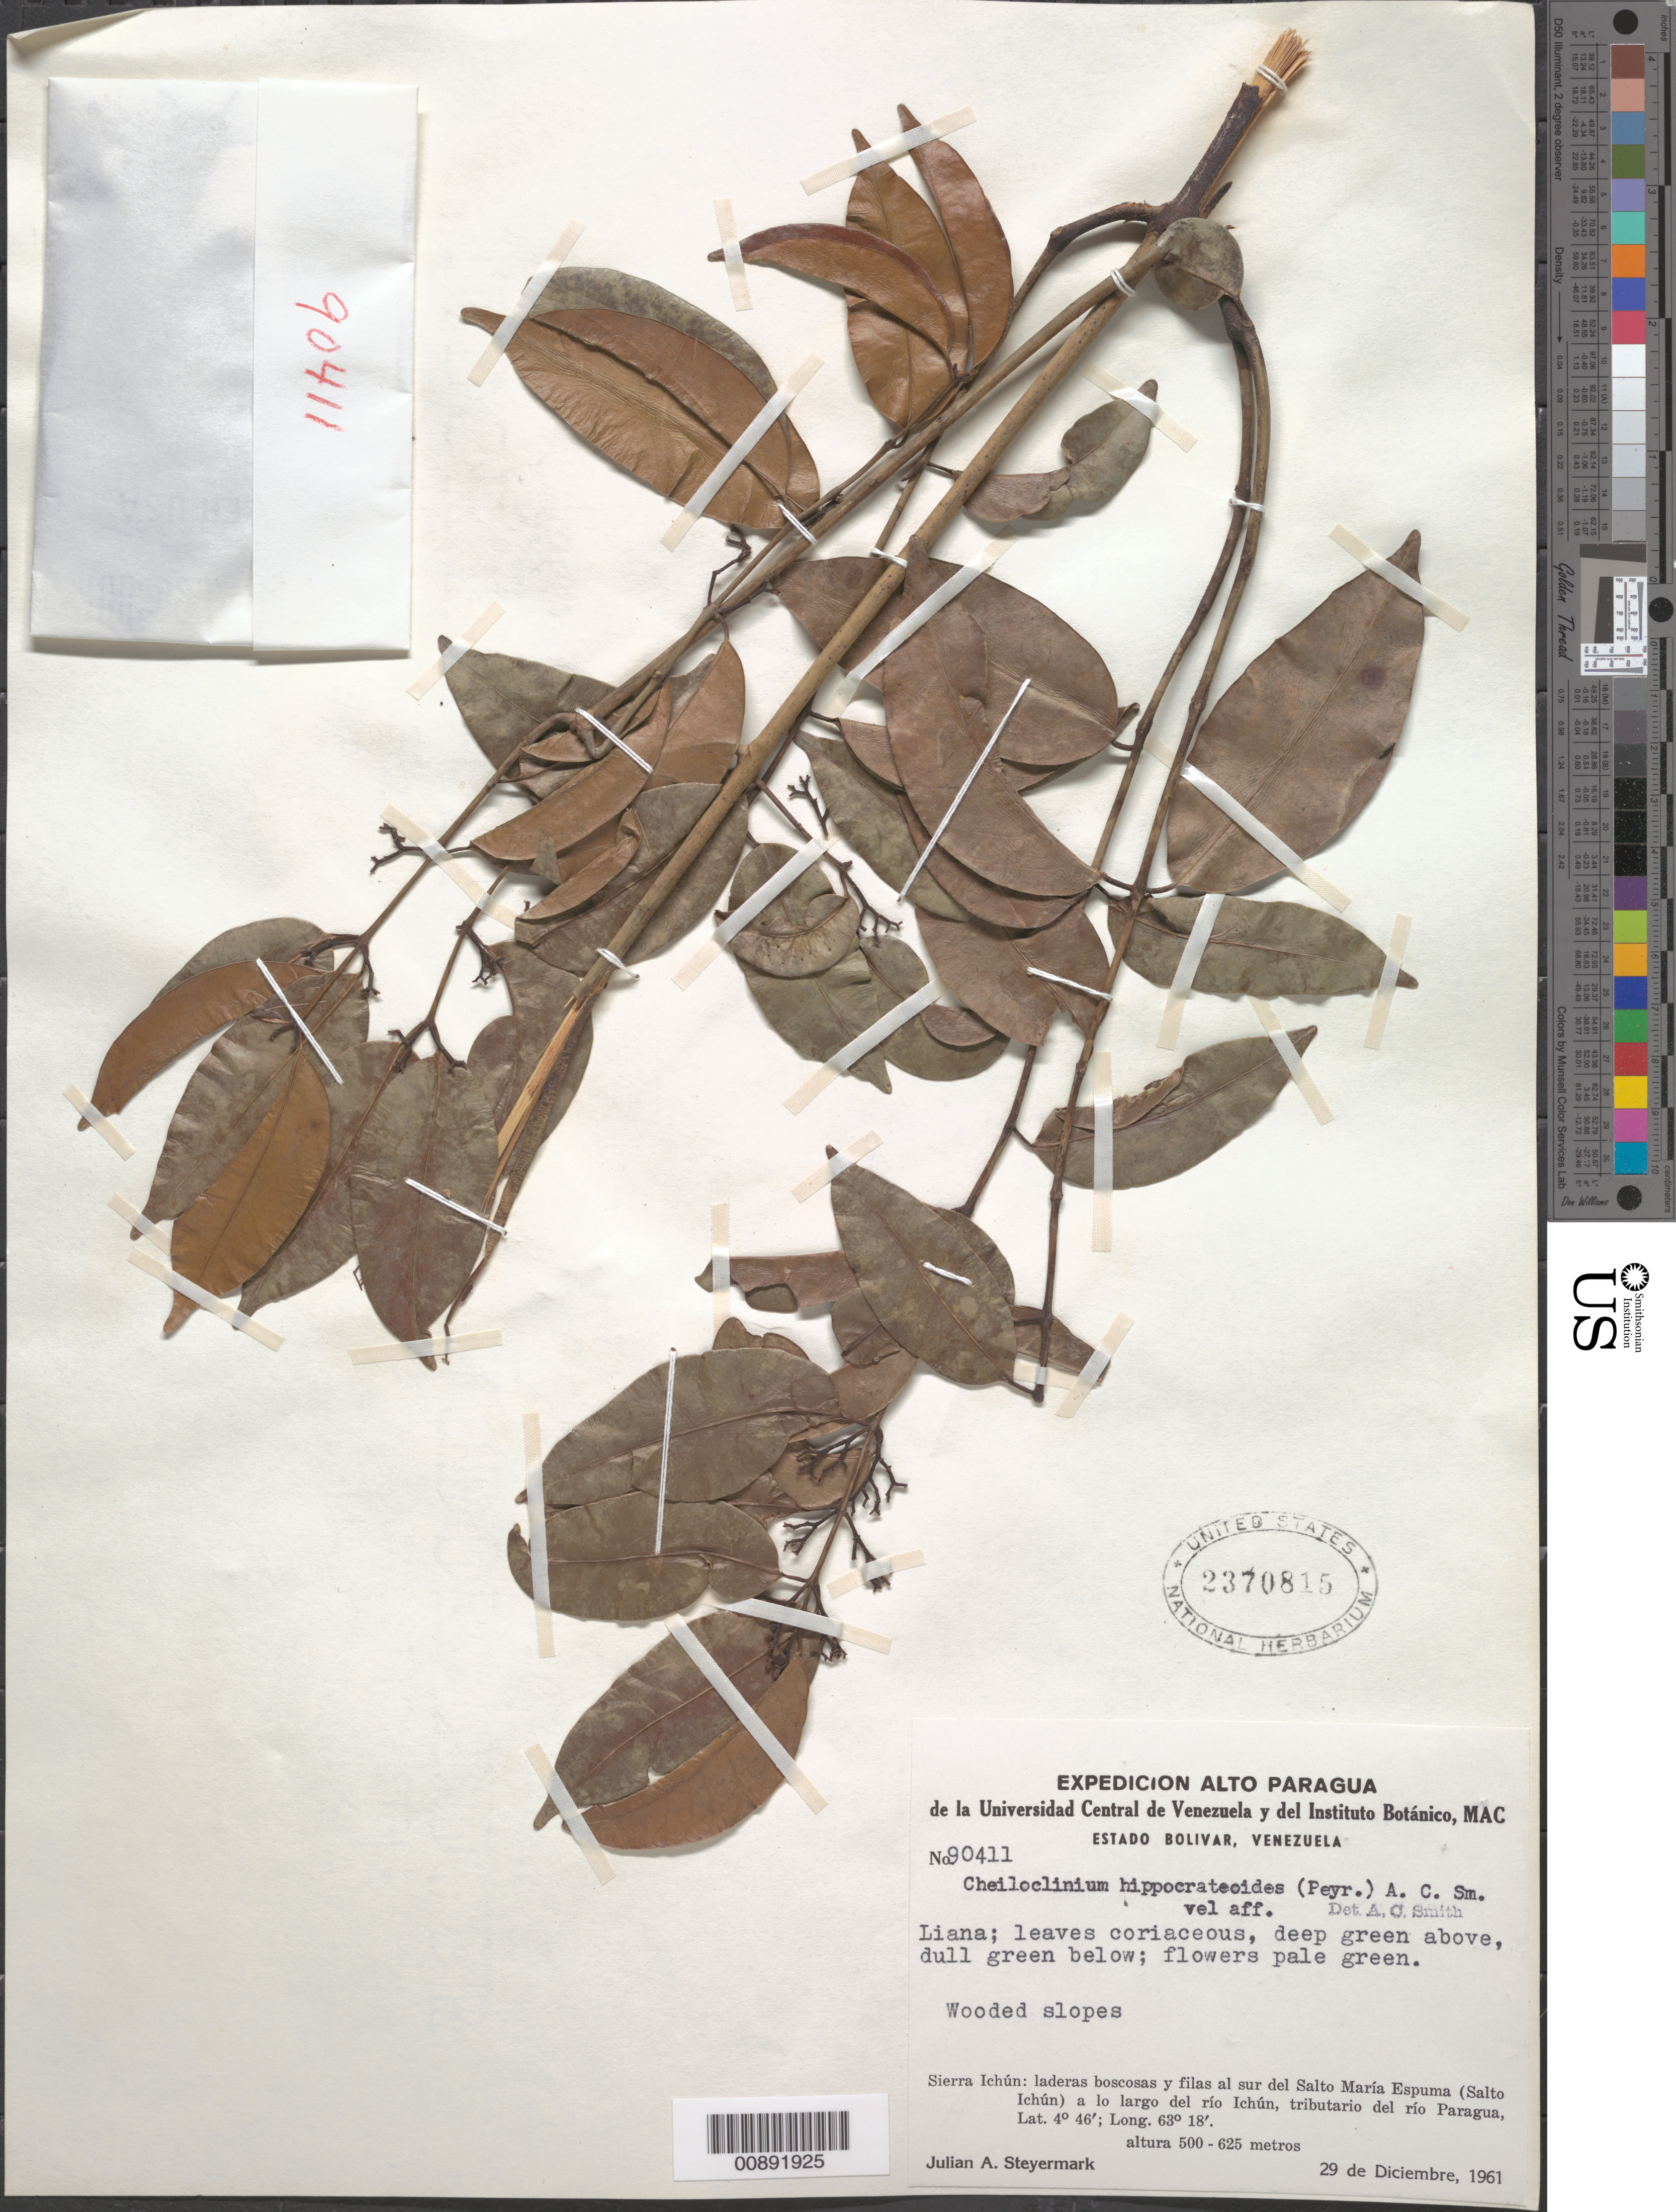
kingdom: Plantae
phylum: Tracheophyta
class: Magnoliopsida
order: Celastrales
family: Celastraceae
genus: Cheiloclinium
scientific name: Cheiloclinium hippocrateoides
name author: (Peyr.) A.C. Sm.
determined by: Smith, A. C.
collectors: J. Steyermark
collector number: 90411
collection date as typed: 29-Dec-61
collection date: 1961-12-29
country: Venezuela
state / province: Bolívar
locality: Sierra Ichún: Salto María Espuma (Salto Ichún) del Río Ichún (tributary of río Paragua)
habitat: Wooded slopes; laderas boscosas y filas al sur del salto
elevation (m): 500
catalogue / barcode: US 2370815